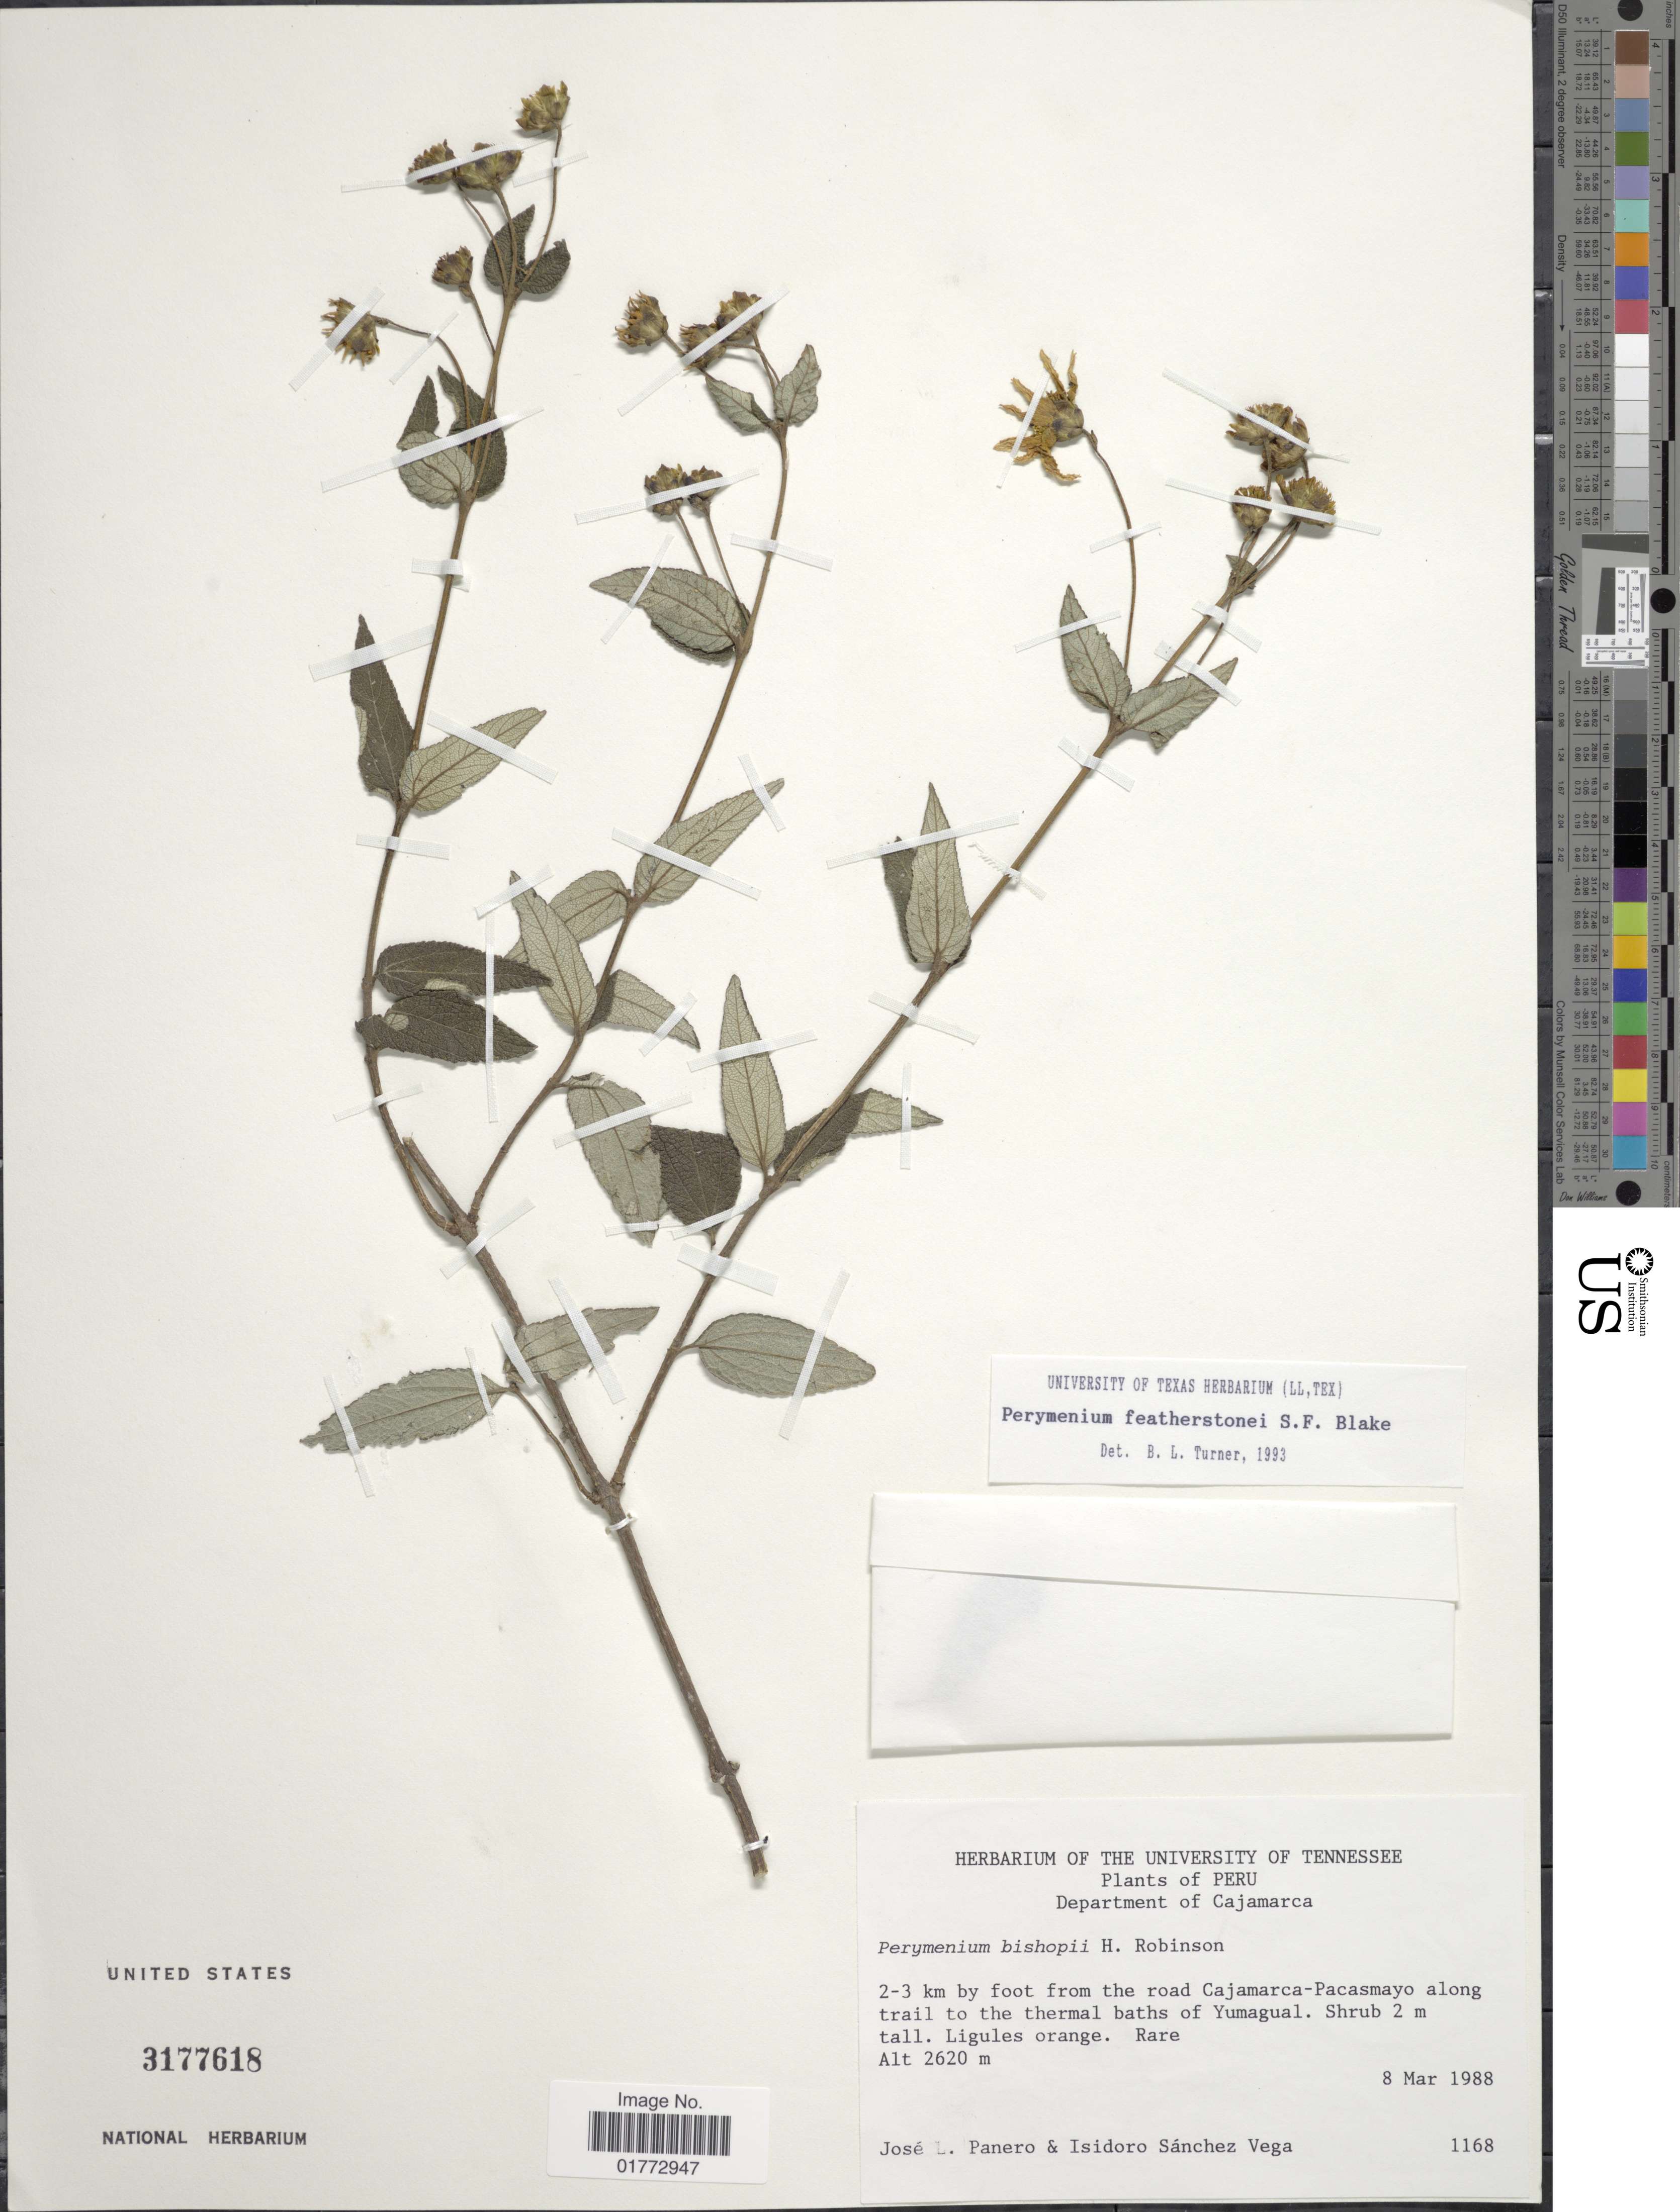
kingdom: Plantae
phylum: Tracheophyta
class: Magnoliopsida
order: Asterales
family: Asteraceae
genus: Perymenium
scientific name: Perymenium featherstonei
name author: S.F. Blake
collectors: J. L. Panero & I. Sánchez Vega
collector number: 1168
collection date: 1988-03-08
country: Peru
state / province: Cajamarca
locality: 2-3 km by foot from the road Cajamarca - Pascasmayo along trail to the thermal baths of Yumagual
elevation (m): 2620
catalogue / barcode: US 3177618